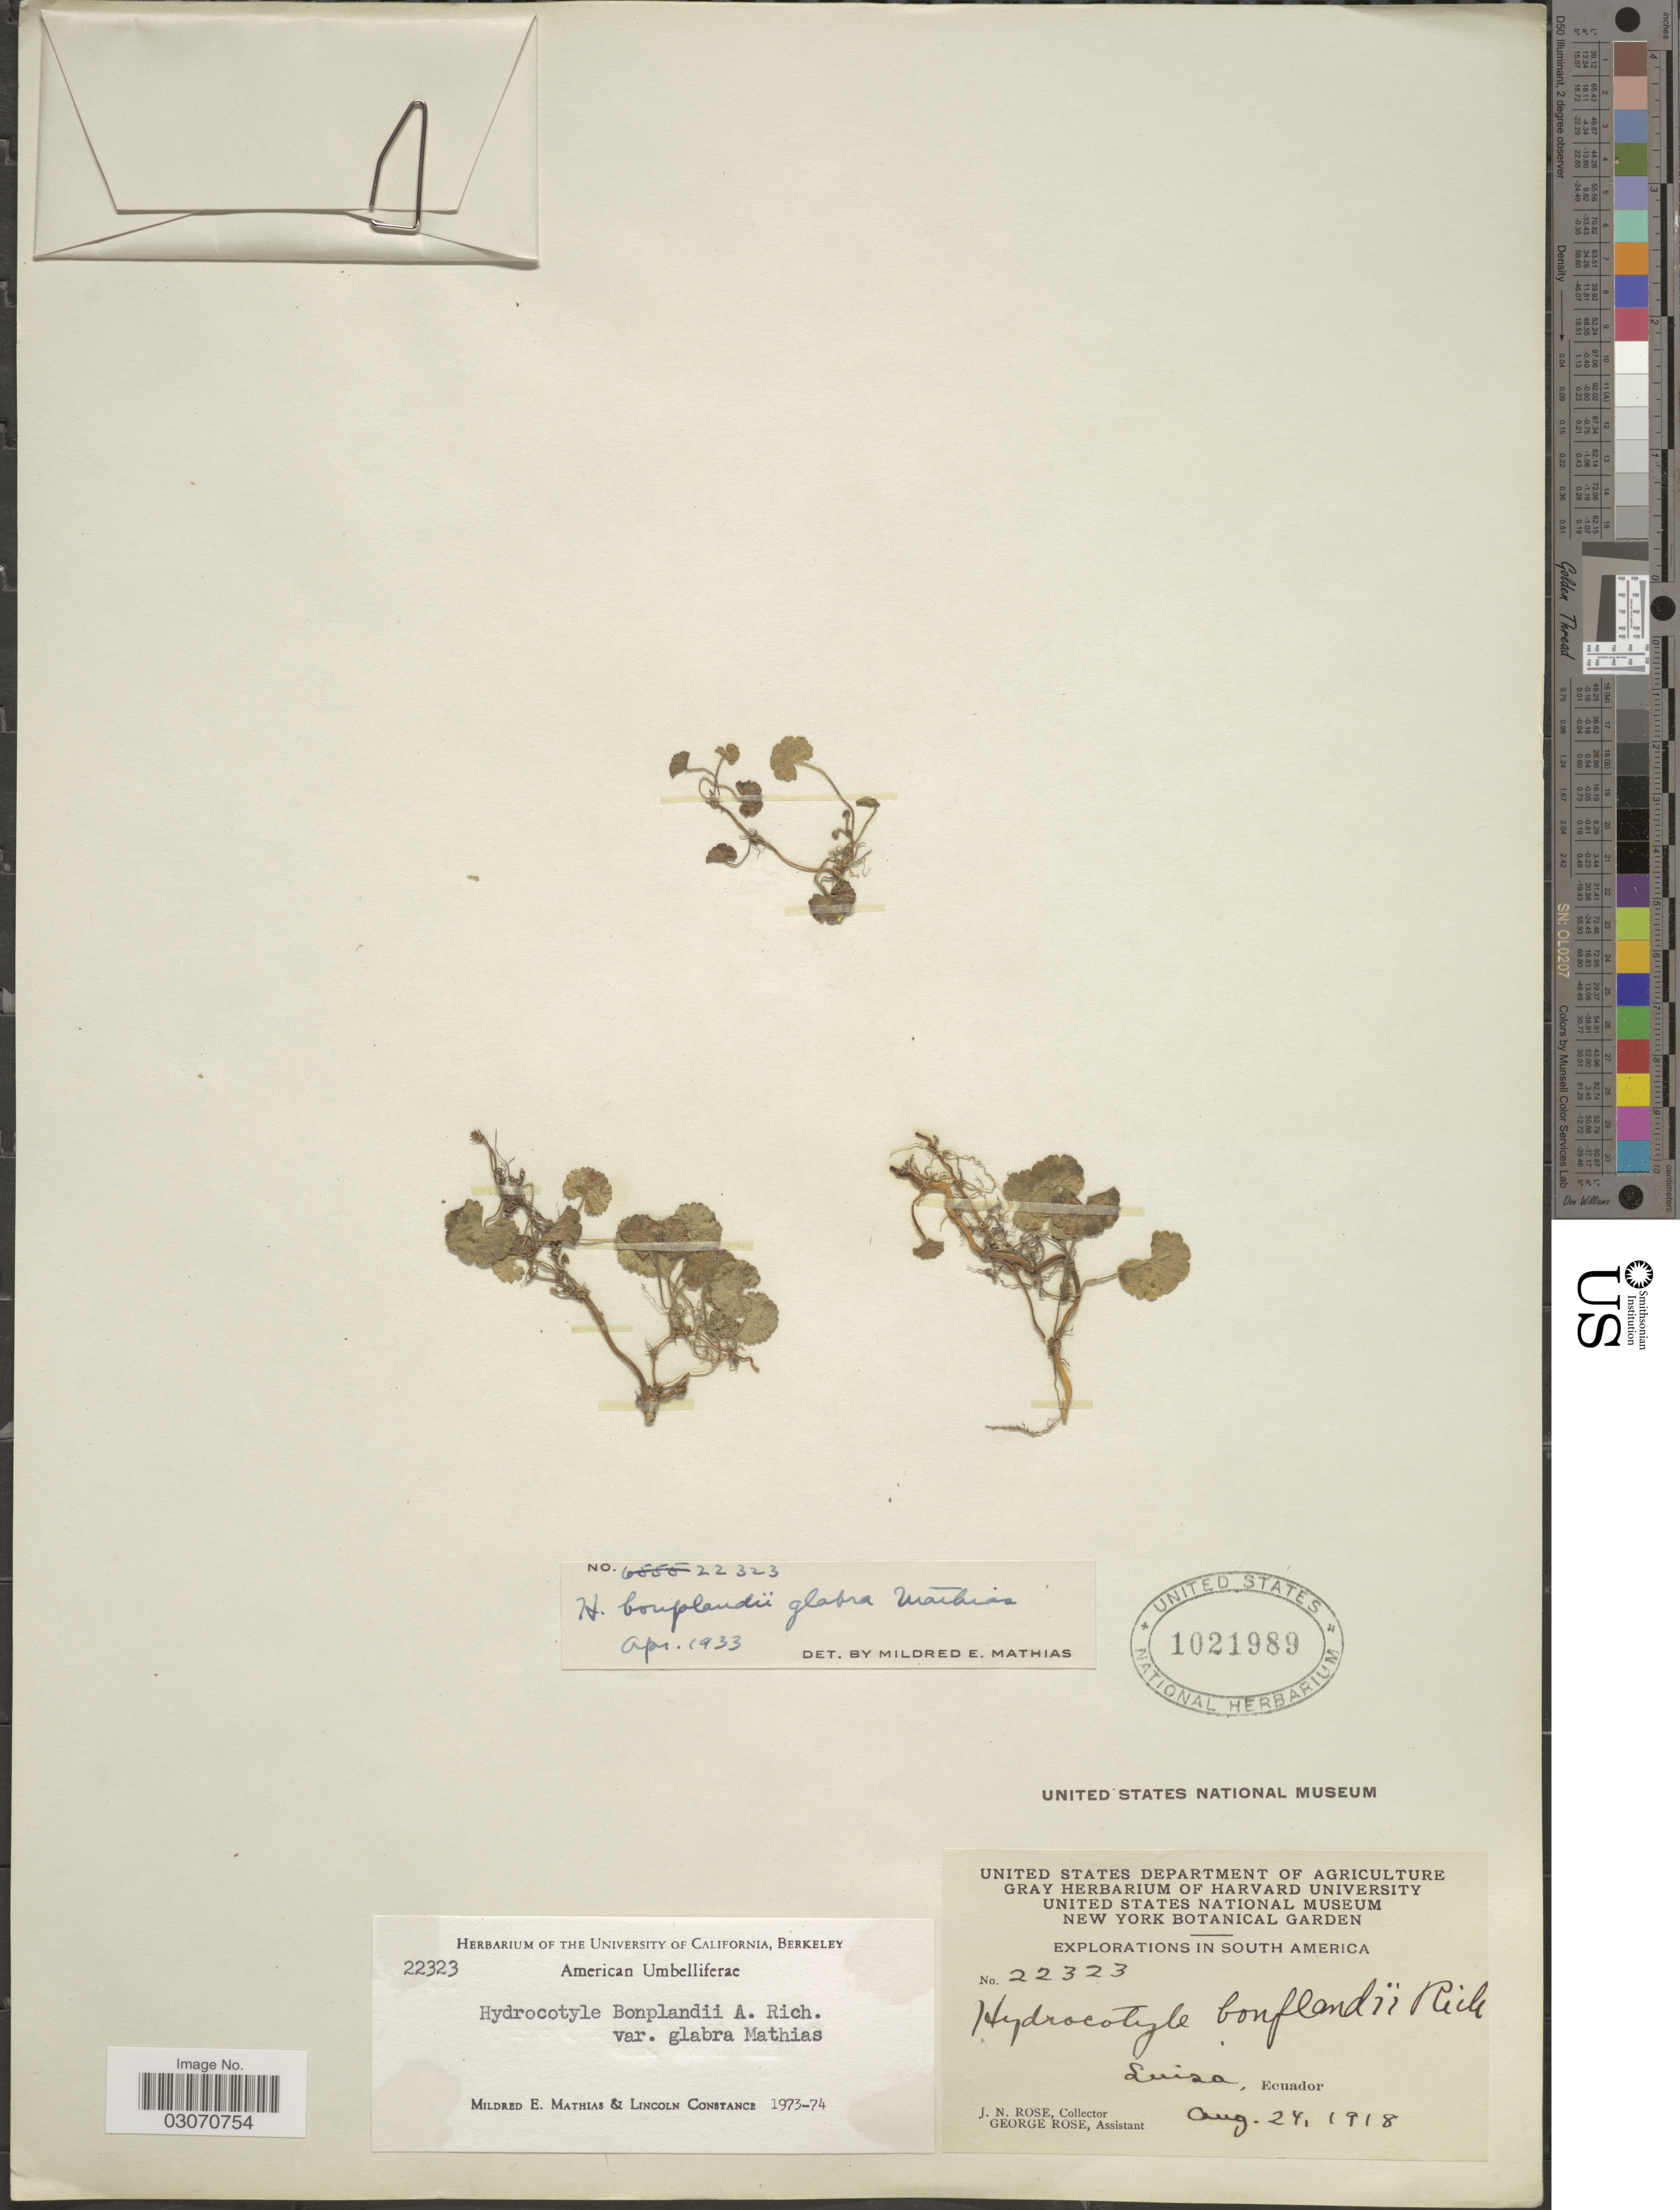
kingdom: Plantae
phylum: Tracheophyta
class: Magnoliopsida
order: Apiales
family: Araliaceae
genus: Hydrocotyle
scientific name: Hydrocotyle bonplandii var. glabra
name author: Mathias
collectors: J. N. Rose & G. Rose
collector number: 22323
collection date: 1918-08-24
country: Ecuador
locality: Luisa.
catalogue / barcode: US 1021989